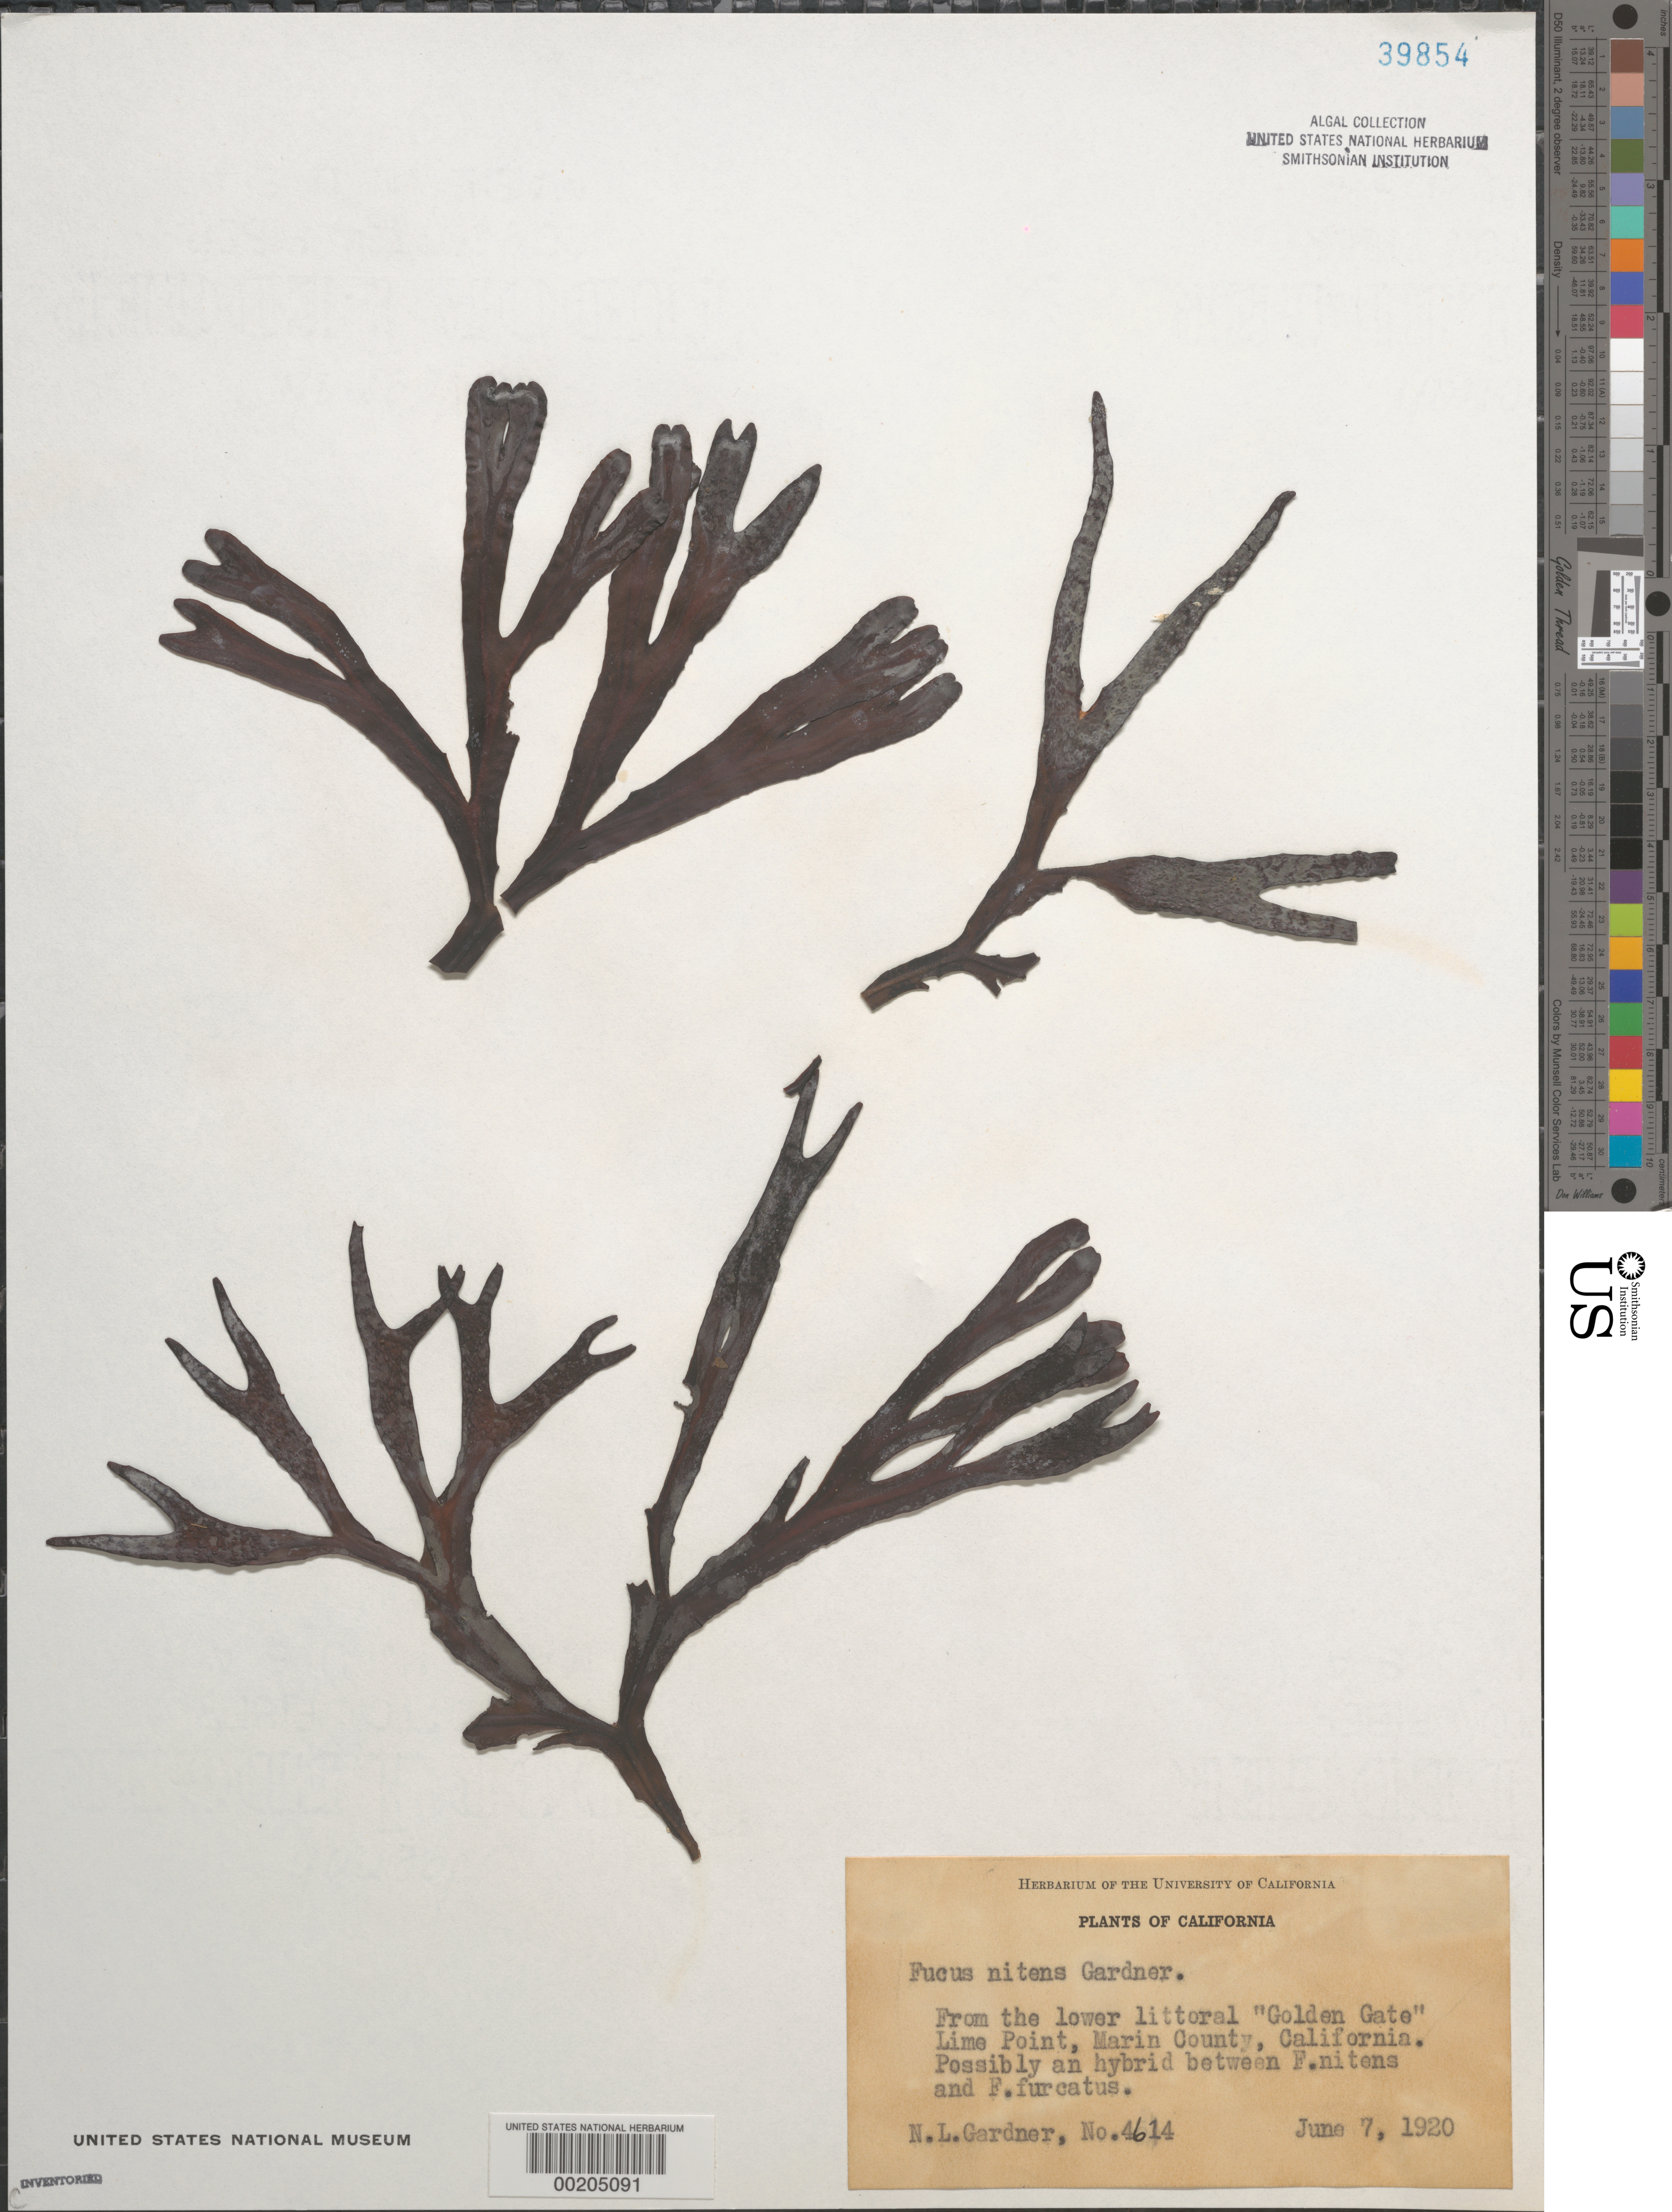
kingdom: Chromista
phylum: Ochrophyta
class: Phaeophyceae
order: Fucales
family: Fucaceae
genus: Fucus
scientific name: Fucus distichus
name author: L.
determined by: Algae name updating Project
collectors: N. Gardner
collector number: NLG 4614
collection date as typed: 07 Jun 1920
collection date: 1920-06-07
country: United States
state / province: California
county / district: Marin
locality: Lime Point, Golden Gate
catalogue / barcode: US 39854